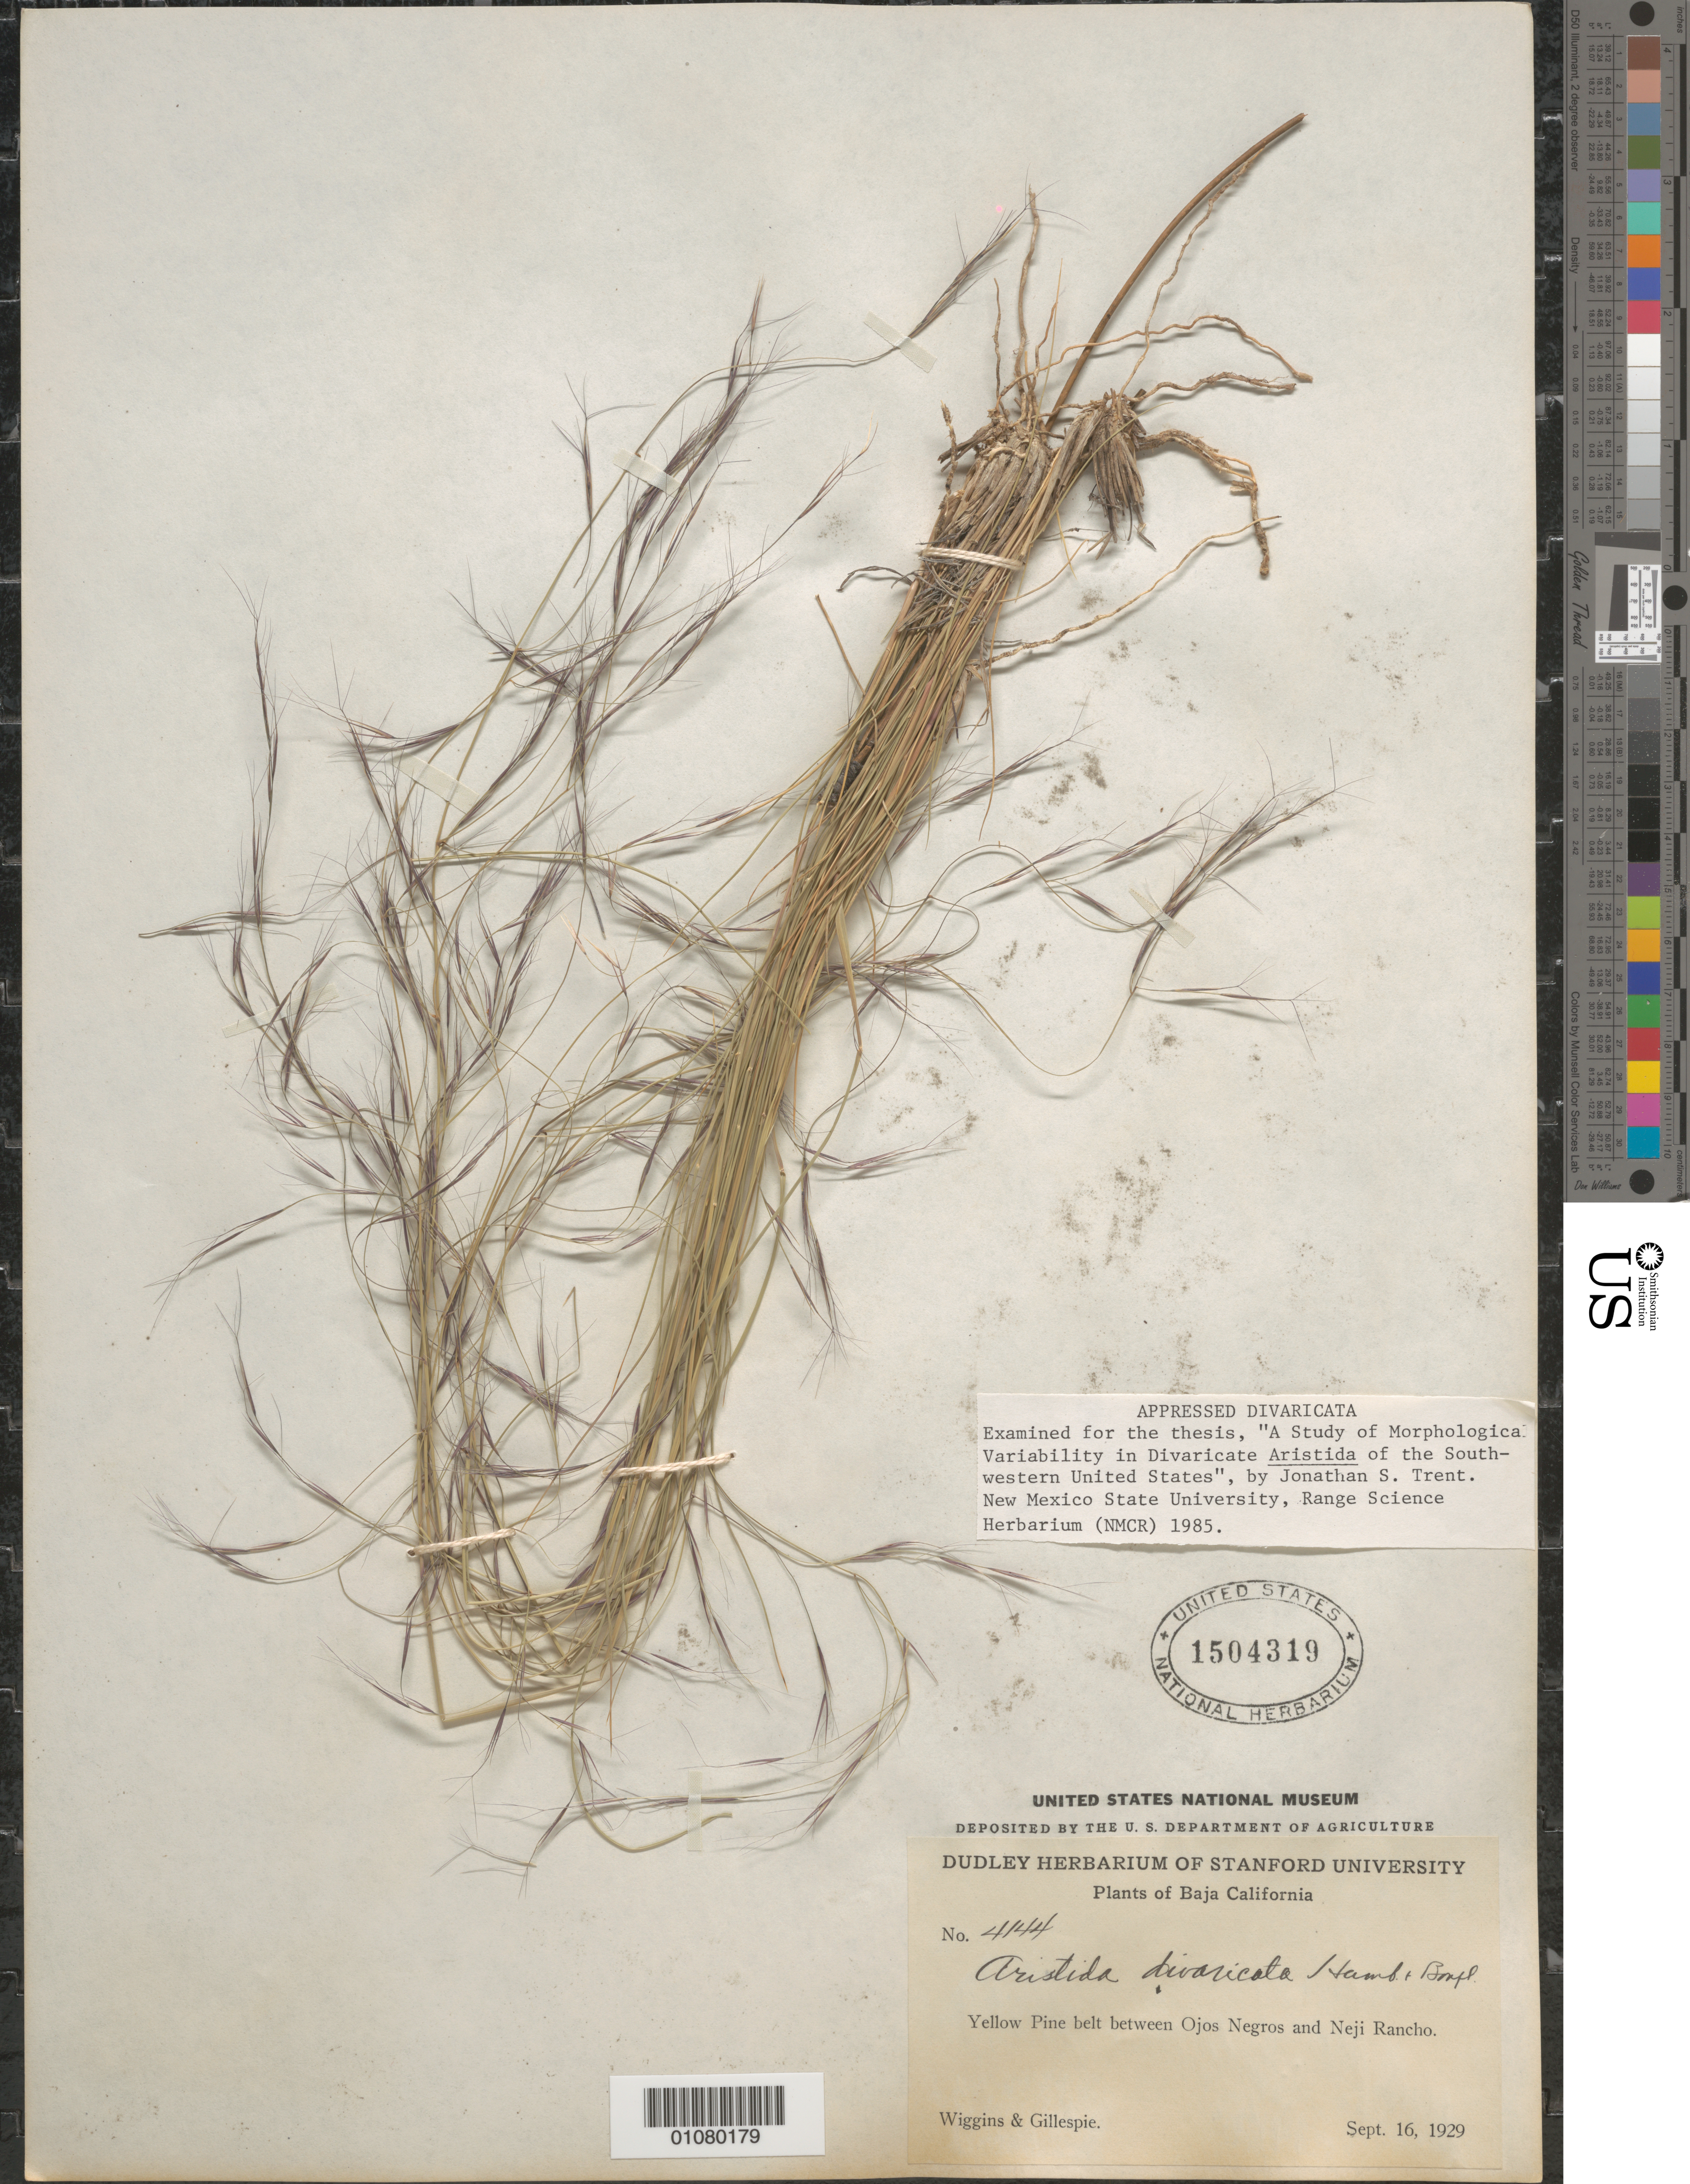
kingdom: Plantae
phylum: Tracheophyta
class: Liliopsida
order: Poales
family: Poaceae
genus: Aristida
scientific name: Aristida divaricata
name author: Humb. & Bonpl. ex Willd.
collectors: I. L. Wiggins & J. W. Gillespie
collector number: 4144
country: Mexico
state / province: Baja California Norte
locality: Yellow Pine belt between Ojos Negros and Neji Rancho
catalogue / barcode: US 1504319